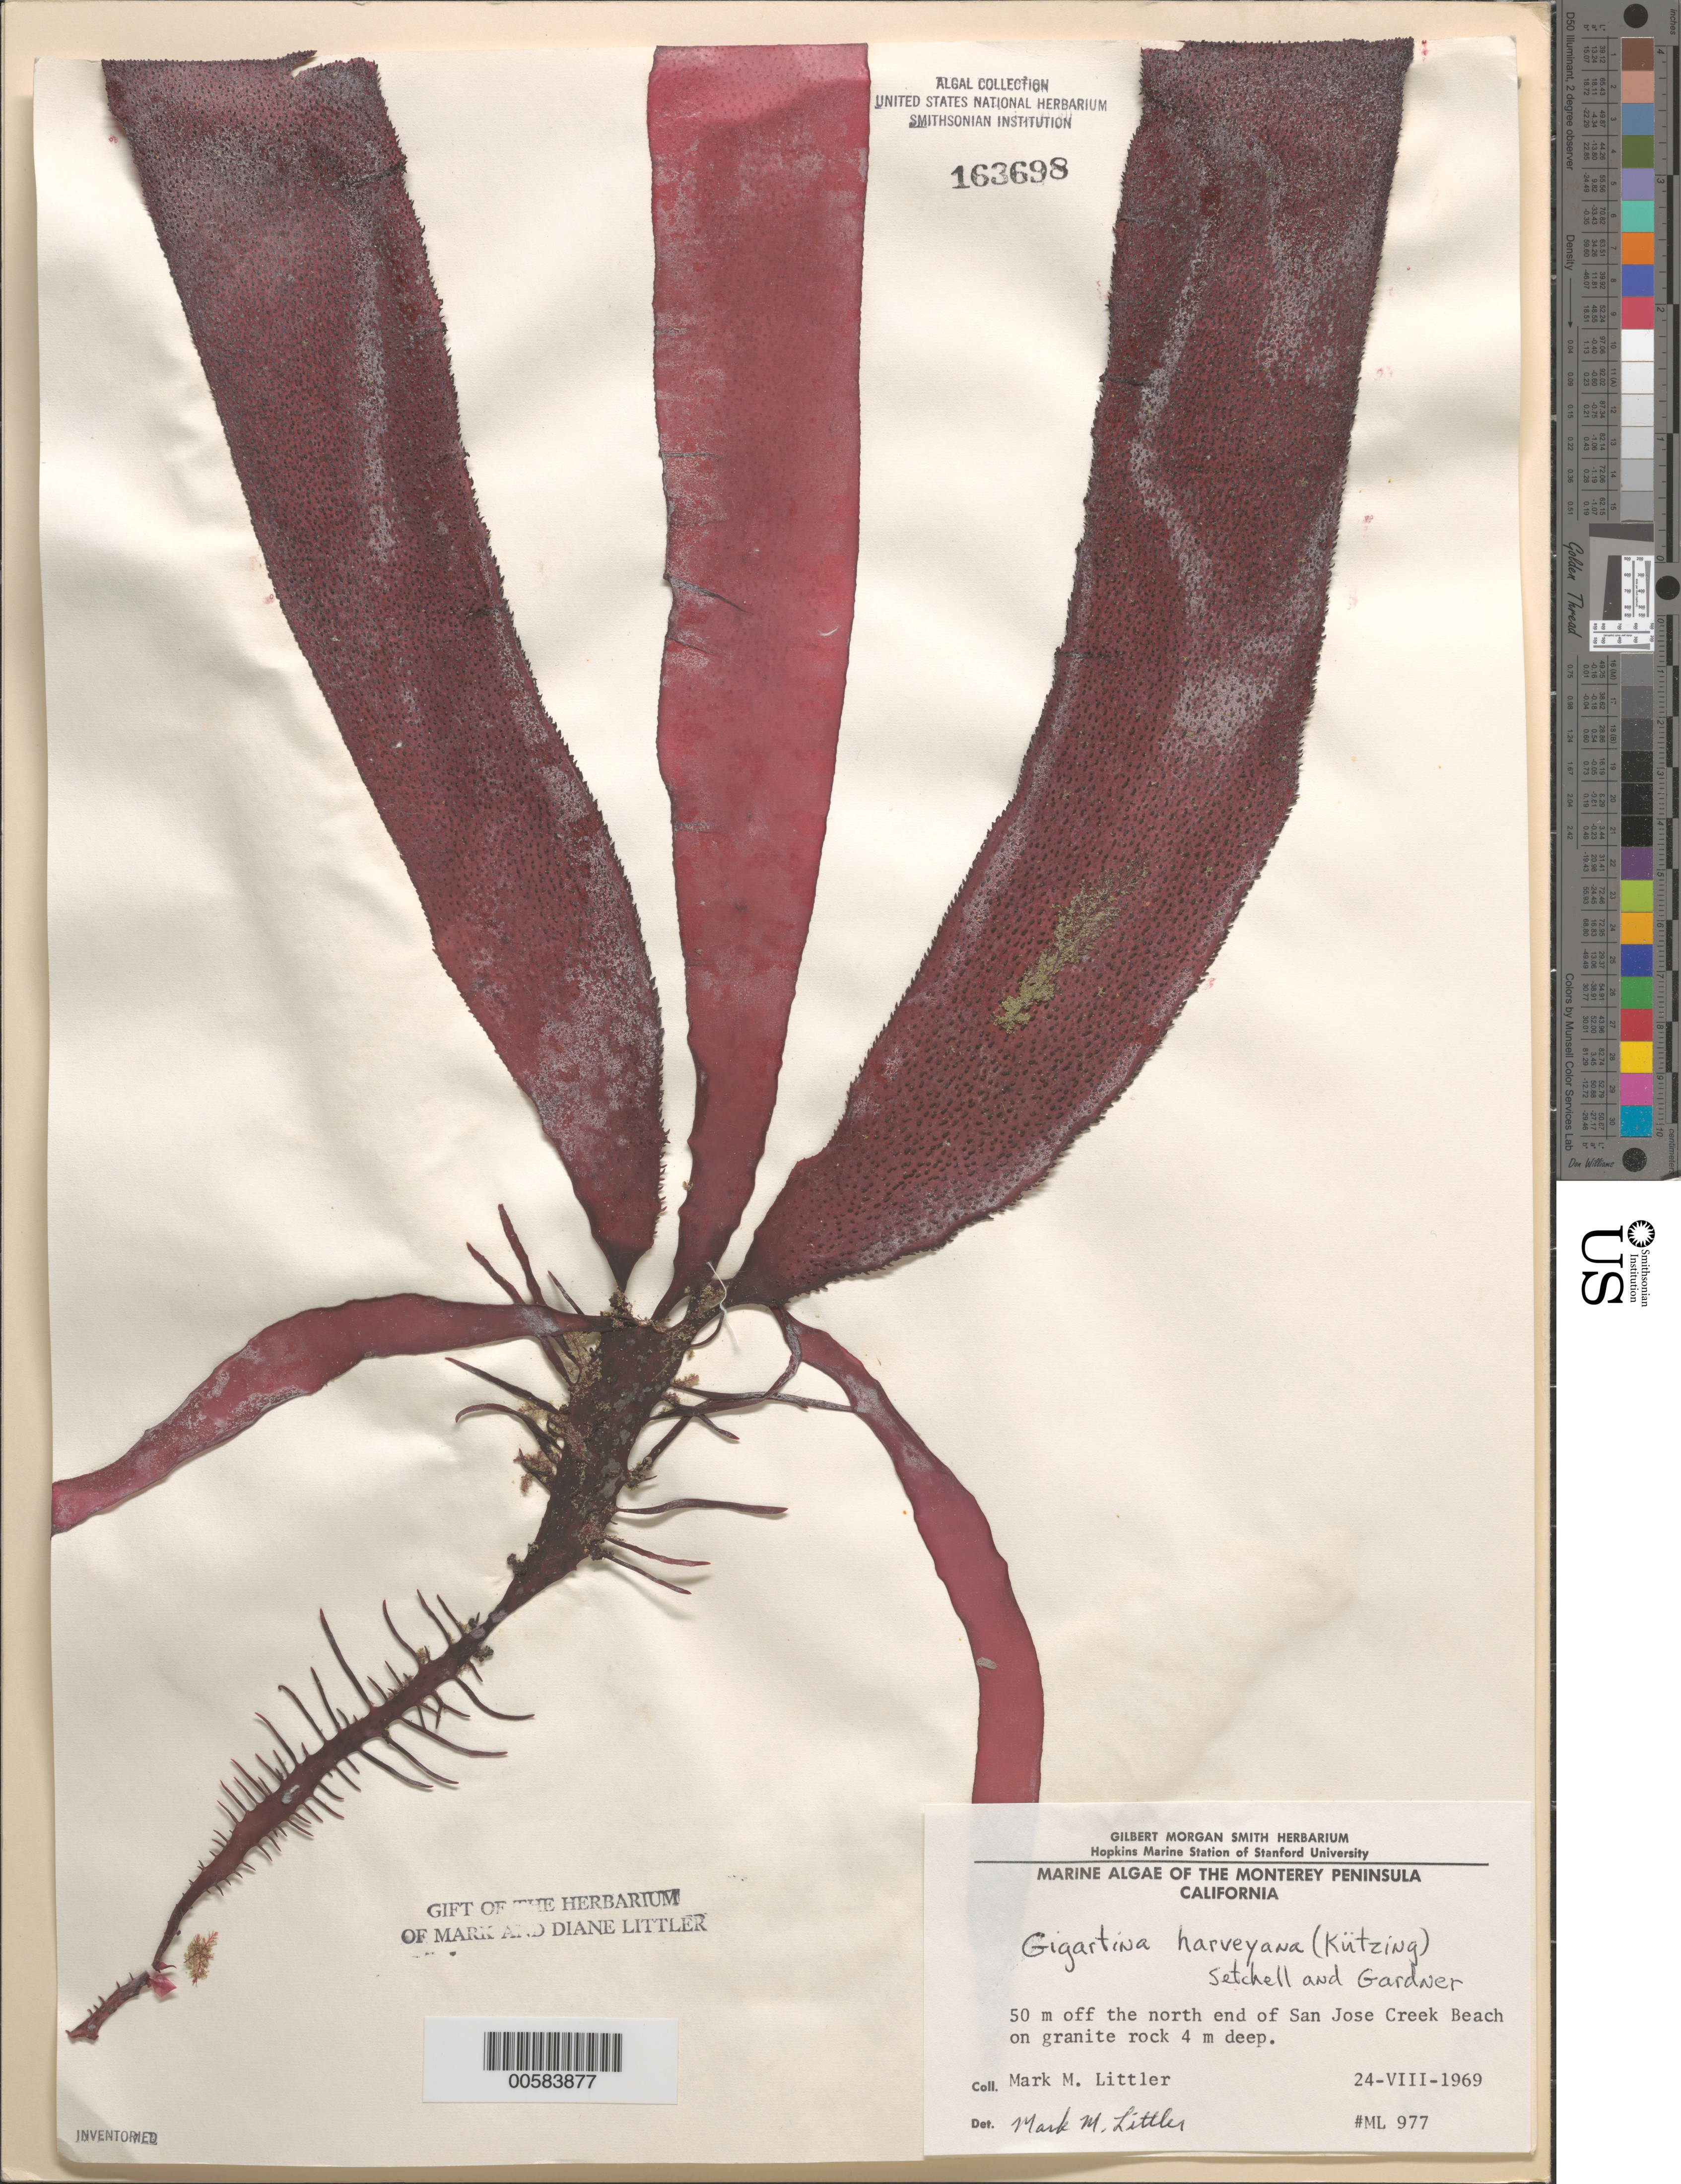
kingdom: Plantae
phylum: Rhodophyta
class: Florideophyceae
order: Gigartinales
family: Gigartinaceae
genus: Chondracanthus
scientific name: Chondracanthus harveyanus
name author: (Kütz.) Guiry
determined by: Algae name updating Project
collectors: M. M. Littler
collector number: ML 977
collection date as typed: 24 Aug 1969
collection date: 1969-08-24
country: United States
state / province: California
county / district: Monterey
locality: Off San Jose Creek Beach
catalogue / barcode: US 163698